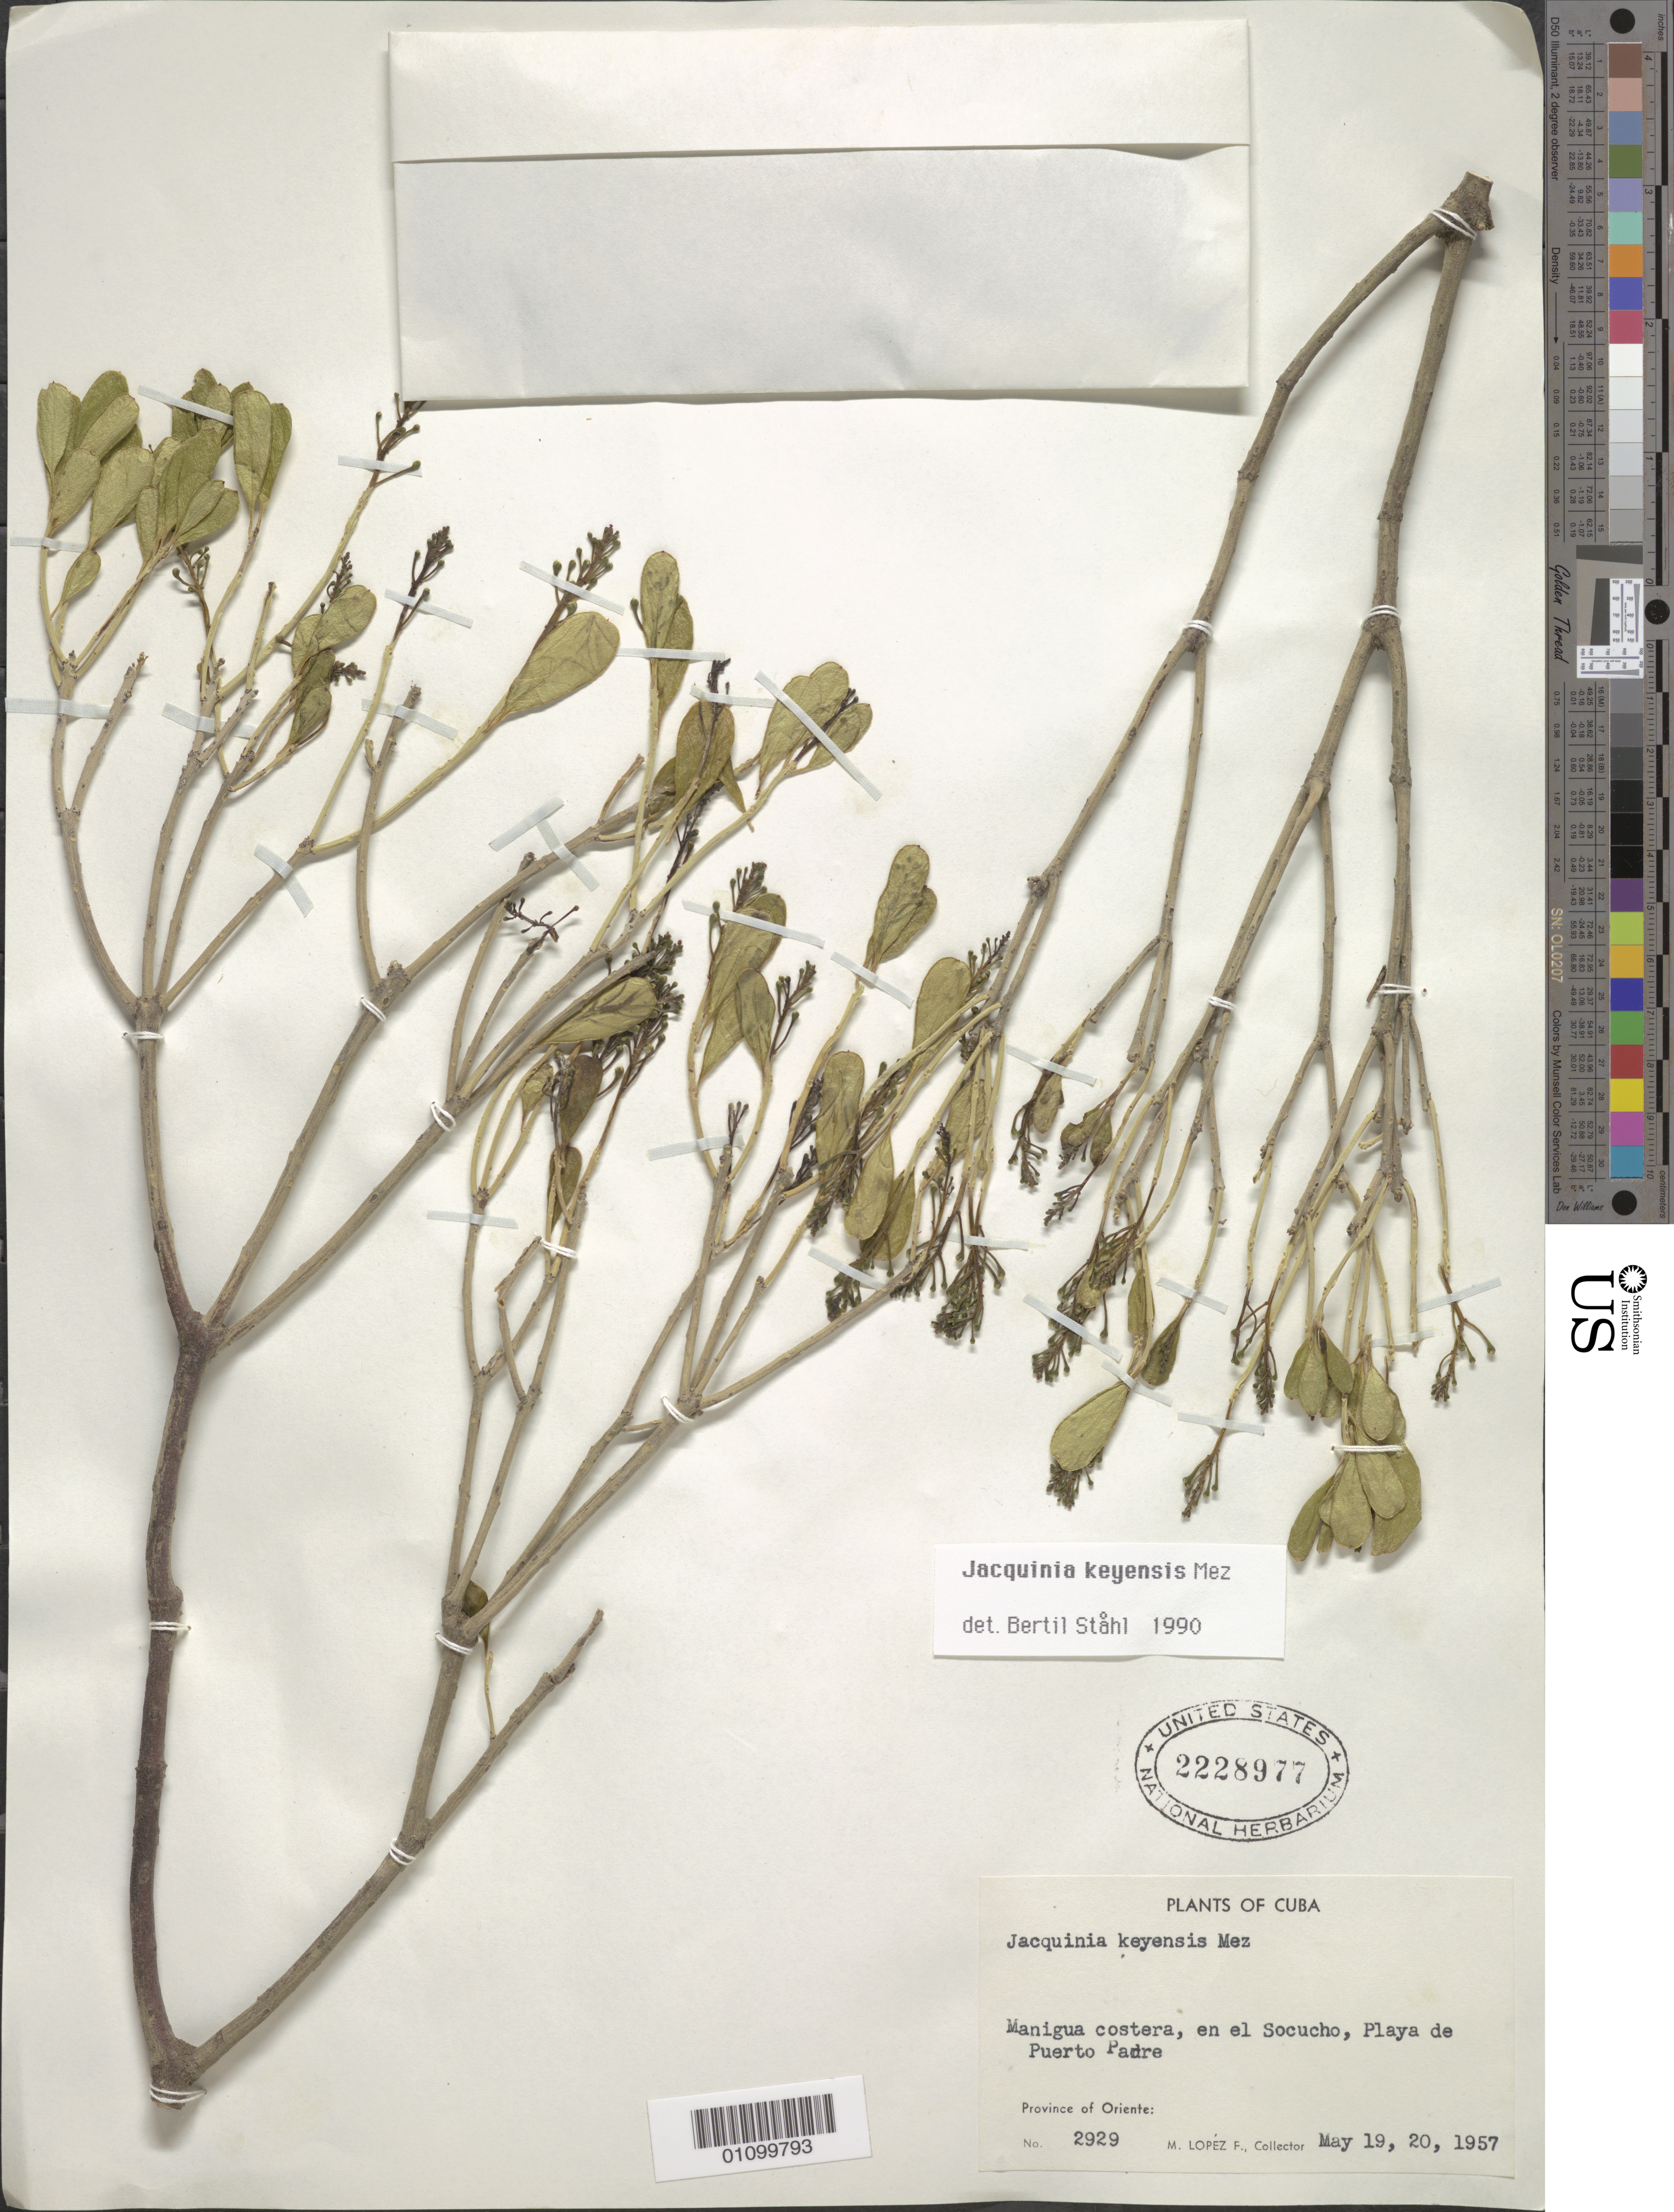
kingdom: Plantae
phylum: Tracheophyta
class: Magnoliopsida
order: Ericales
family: Primulaceae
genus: Jacquinia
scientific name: Jacquinia keyensis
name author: Mez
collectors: M. López Figueiras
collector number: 2929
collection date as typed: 19 May 1957 to 20 May 1957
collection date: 1957-05-19/1957-05-20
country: Cuba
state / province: Oriente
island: Cuba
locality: Manigua costera, en el Socucho, Playa de Puerto Padre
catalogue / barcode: US 2228977